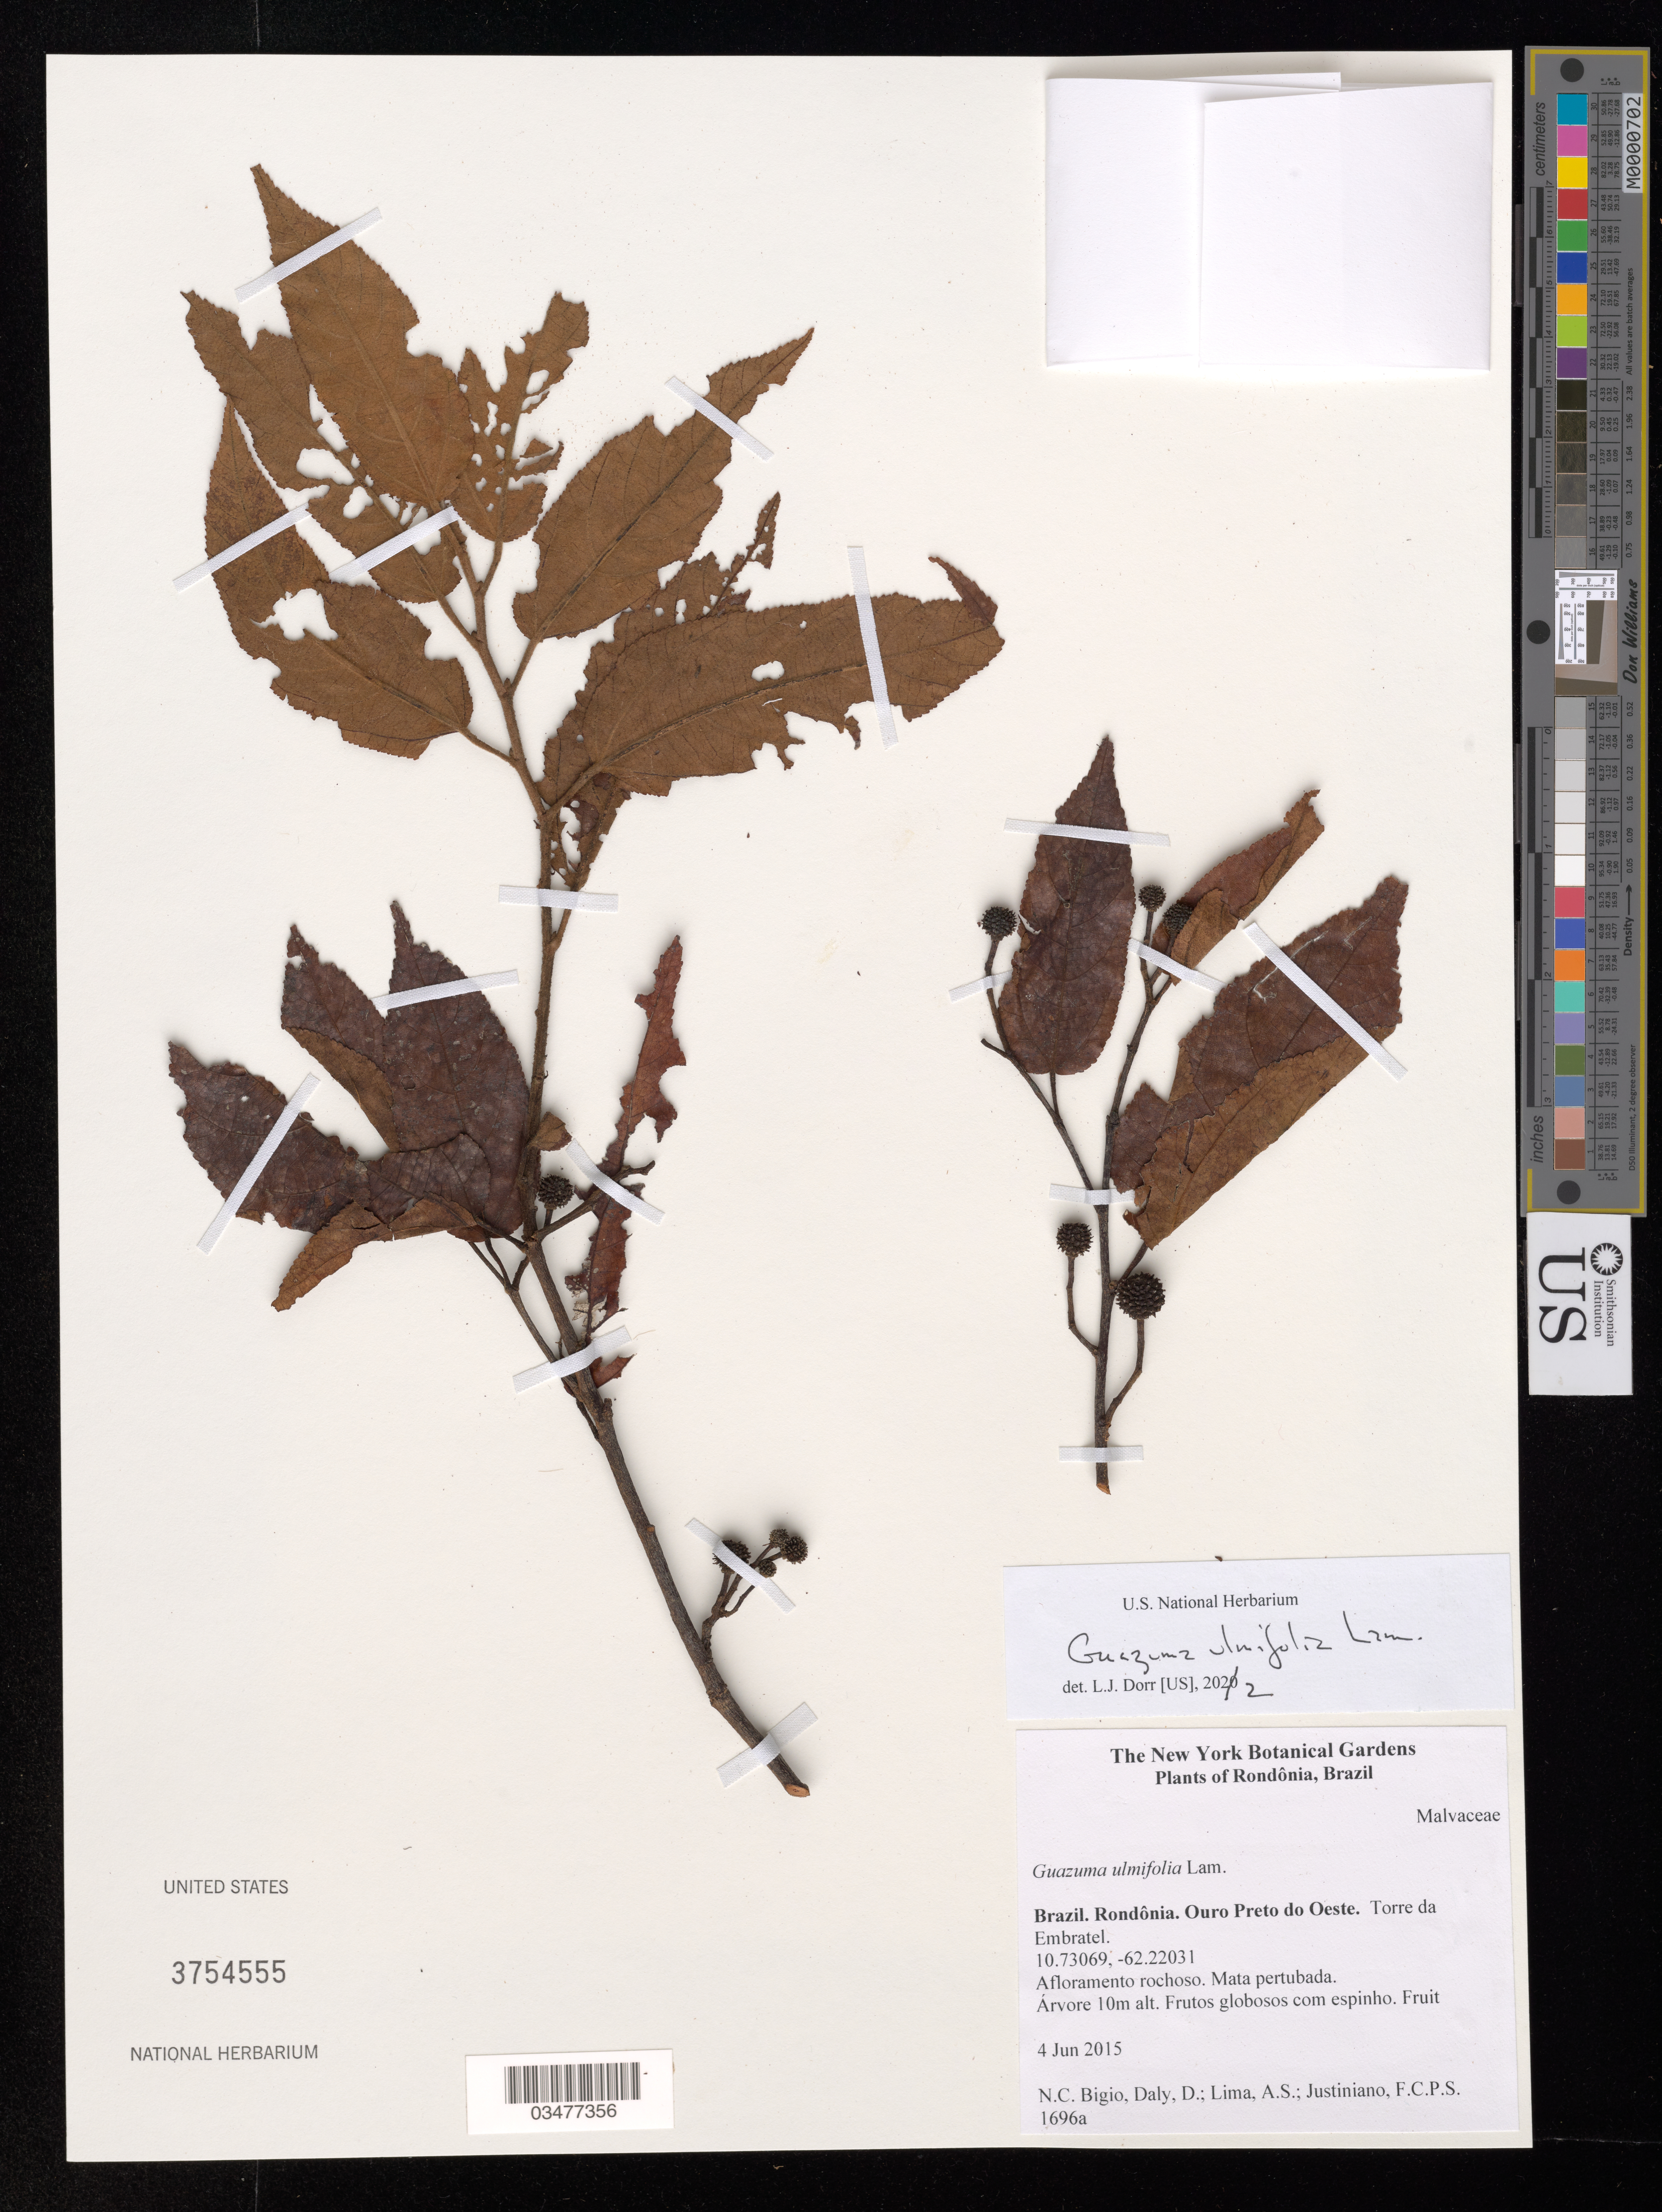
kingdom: Plantae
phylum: Tracheophyta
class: Magnoliopsida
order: Malvales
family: Malvaceae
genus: Guazuma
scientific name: Guazuma ulmifolia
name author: Lam.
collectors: N. C. Bigio, D. Daly, A. Lima & F. Justiniano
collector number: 1696a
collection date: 2015-06-04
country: Brazil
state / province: Rondônia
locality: Ouro Preto do Oeste. Torre da Embratel.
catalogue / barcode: US 3754555